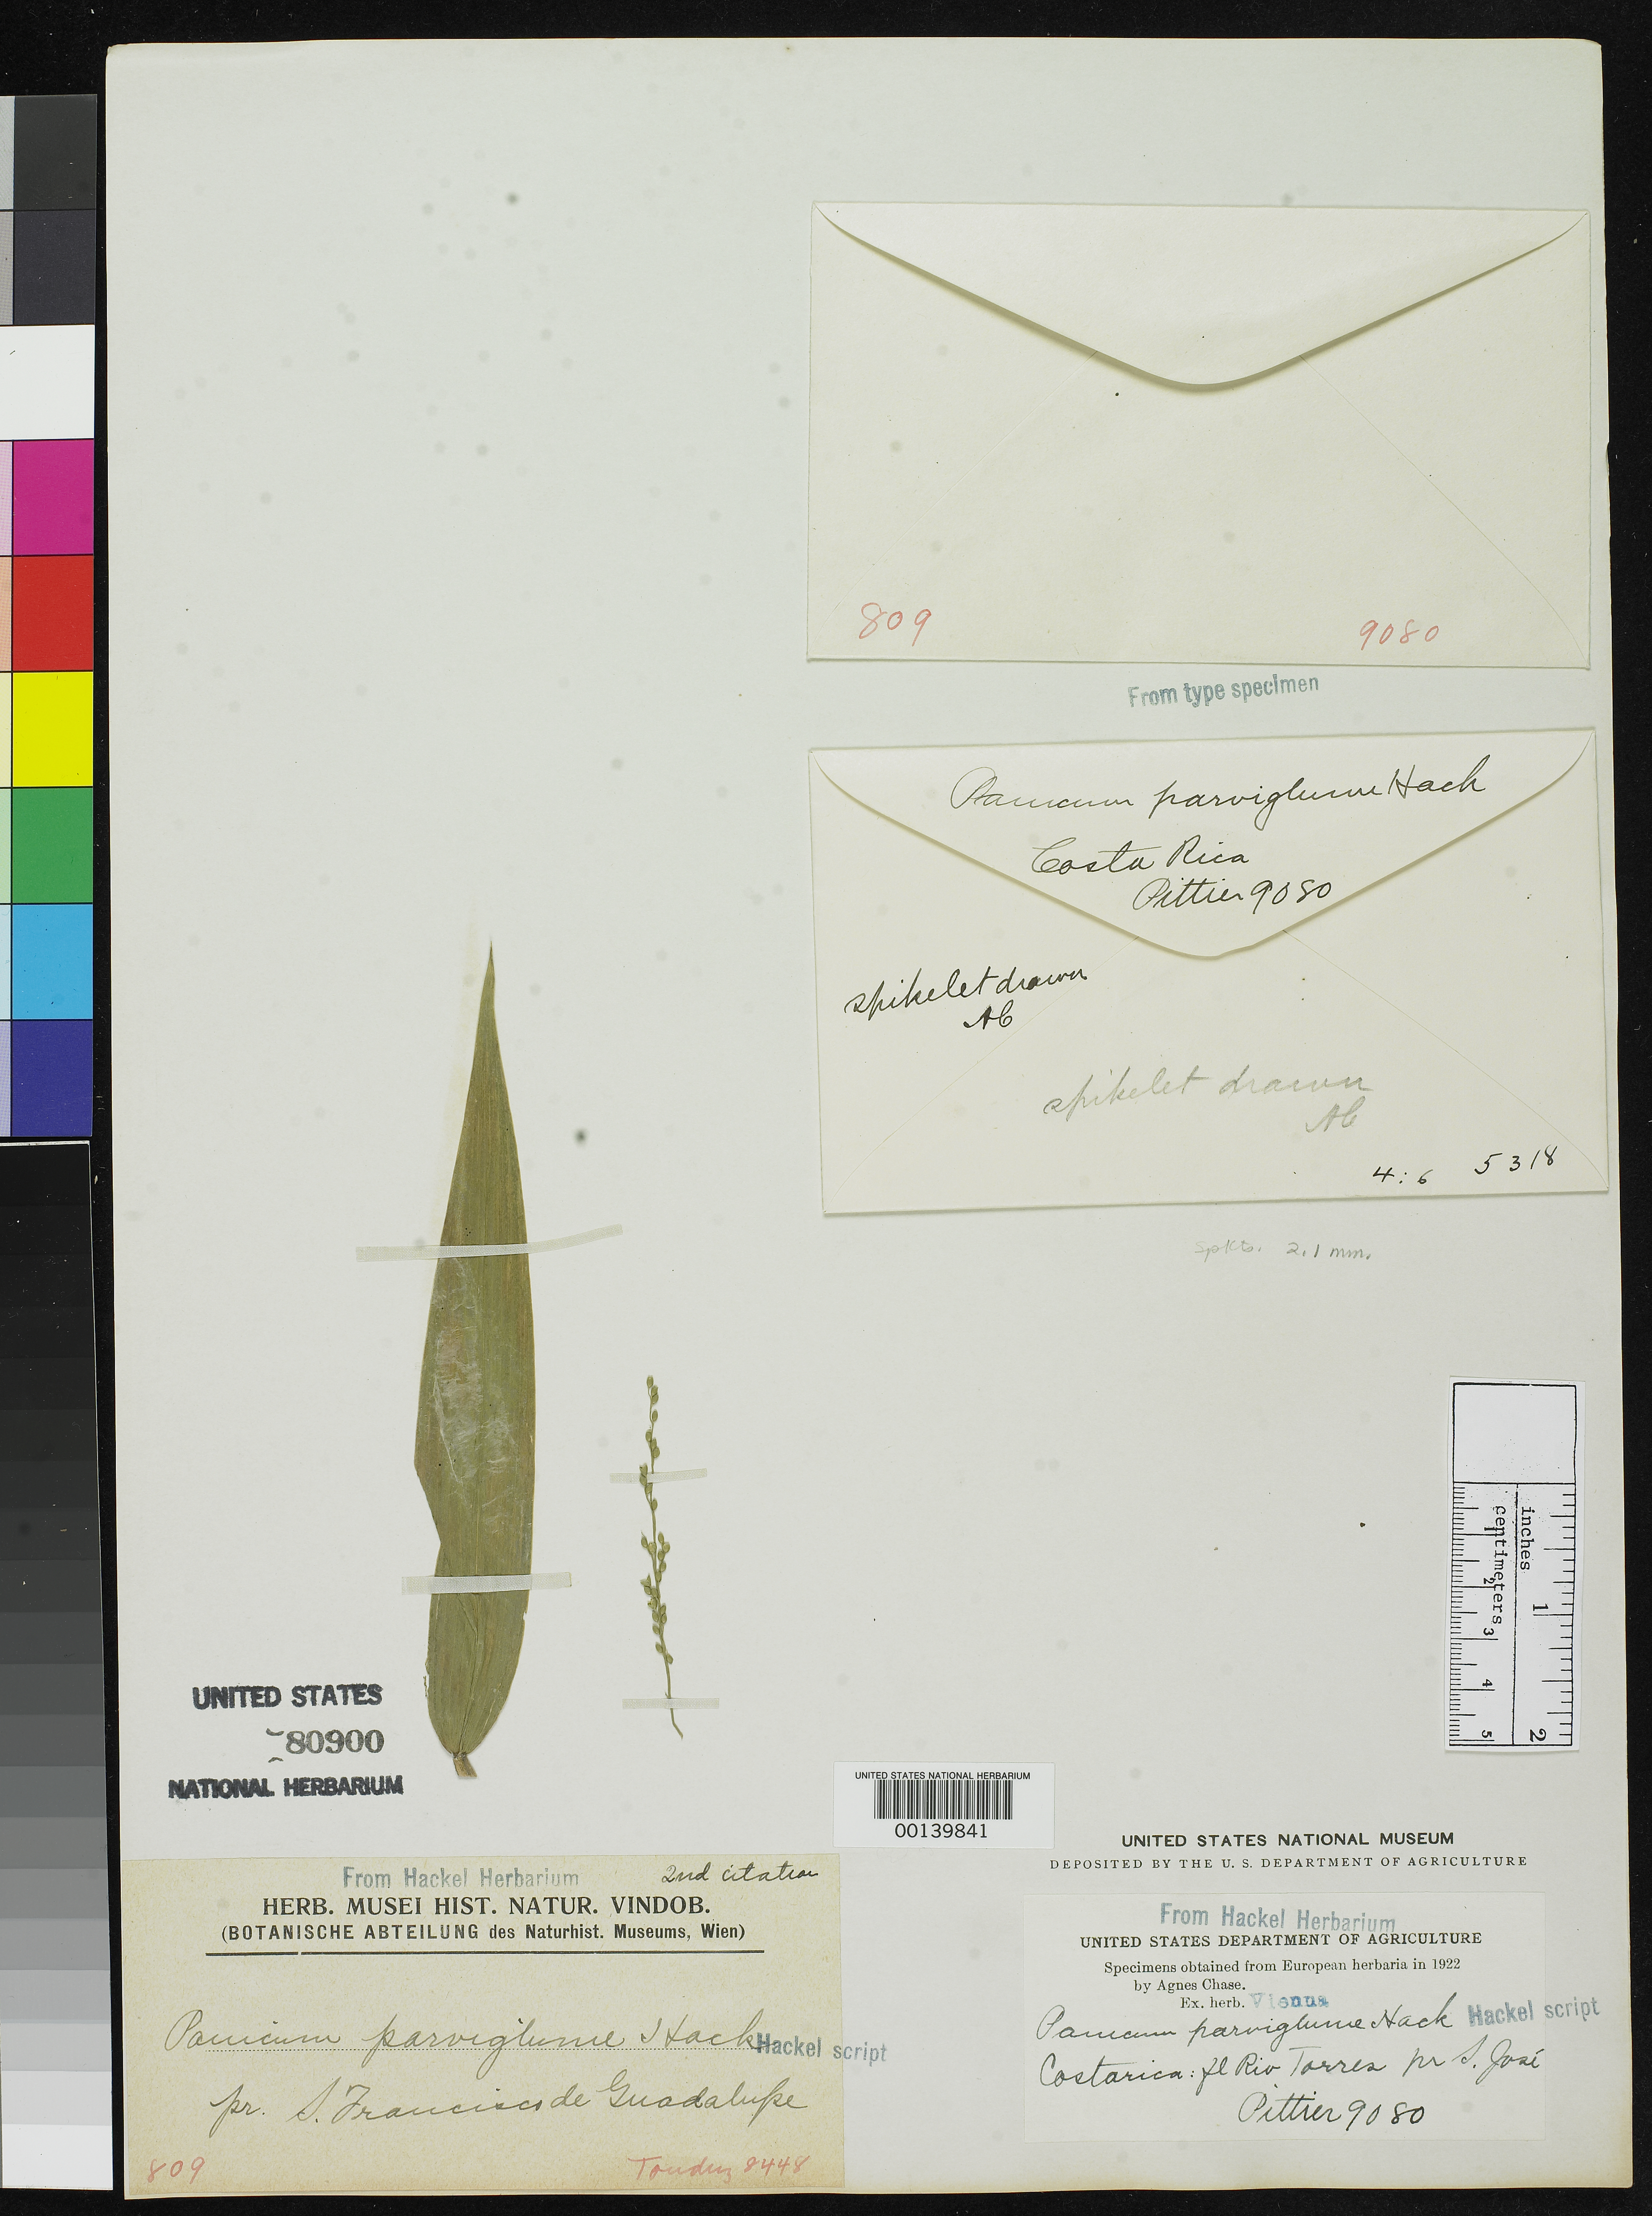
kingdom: Plantae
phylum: Tracheophyta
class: Liliopsida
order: Poales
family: Poaceae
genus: Panicum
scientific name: Panicum parviglume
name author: Hack.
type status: Isosyntype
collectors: H. F. Pittier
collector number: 9080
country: Costa Rica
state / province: San José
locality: Rio torres near San Jose.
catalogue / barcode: US 80900